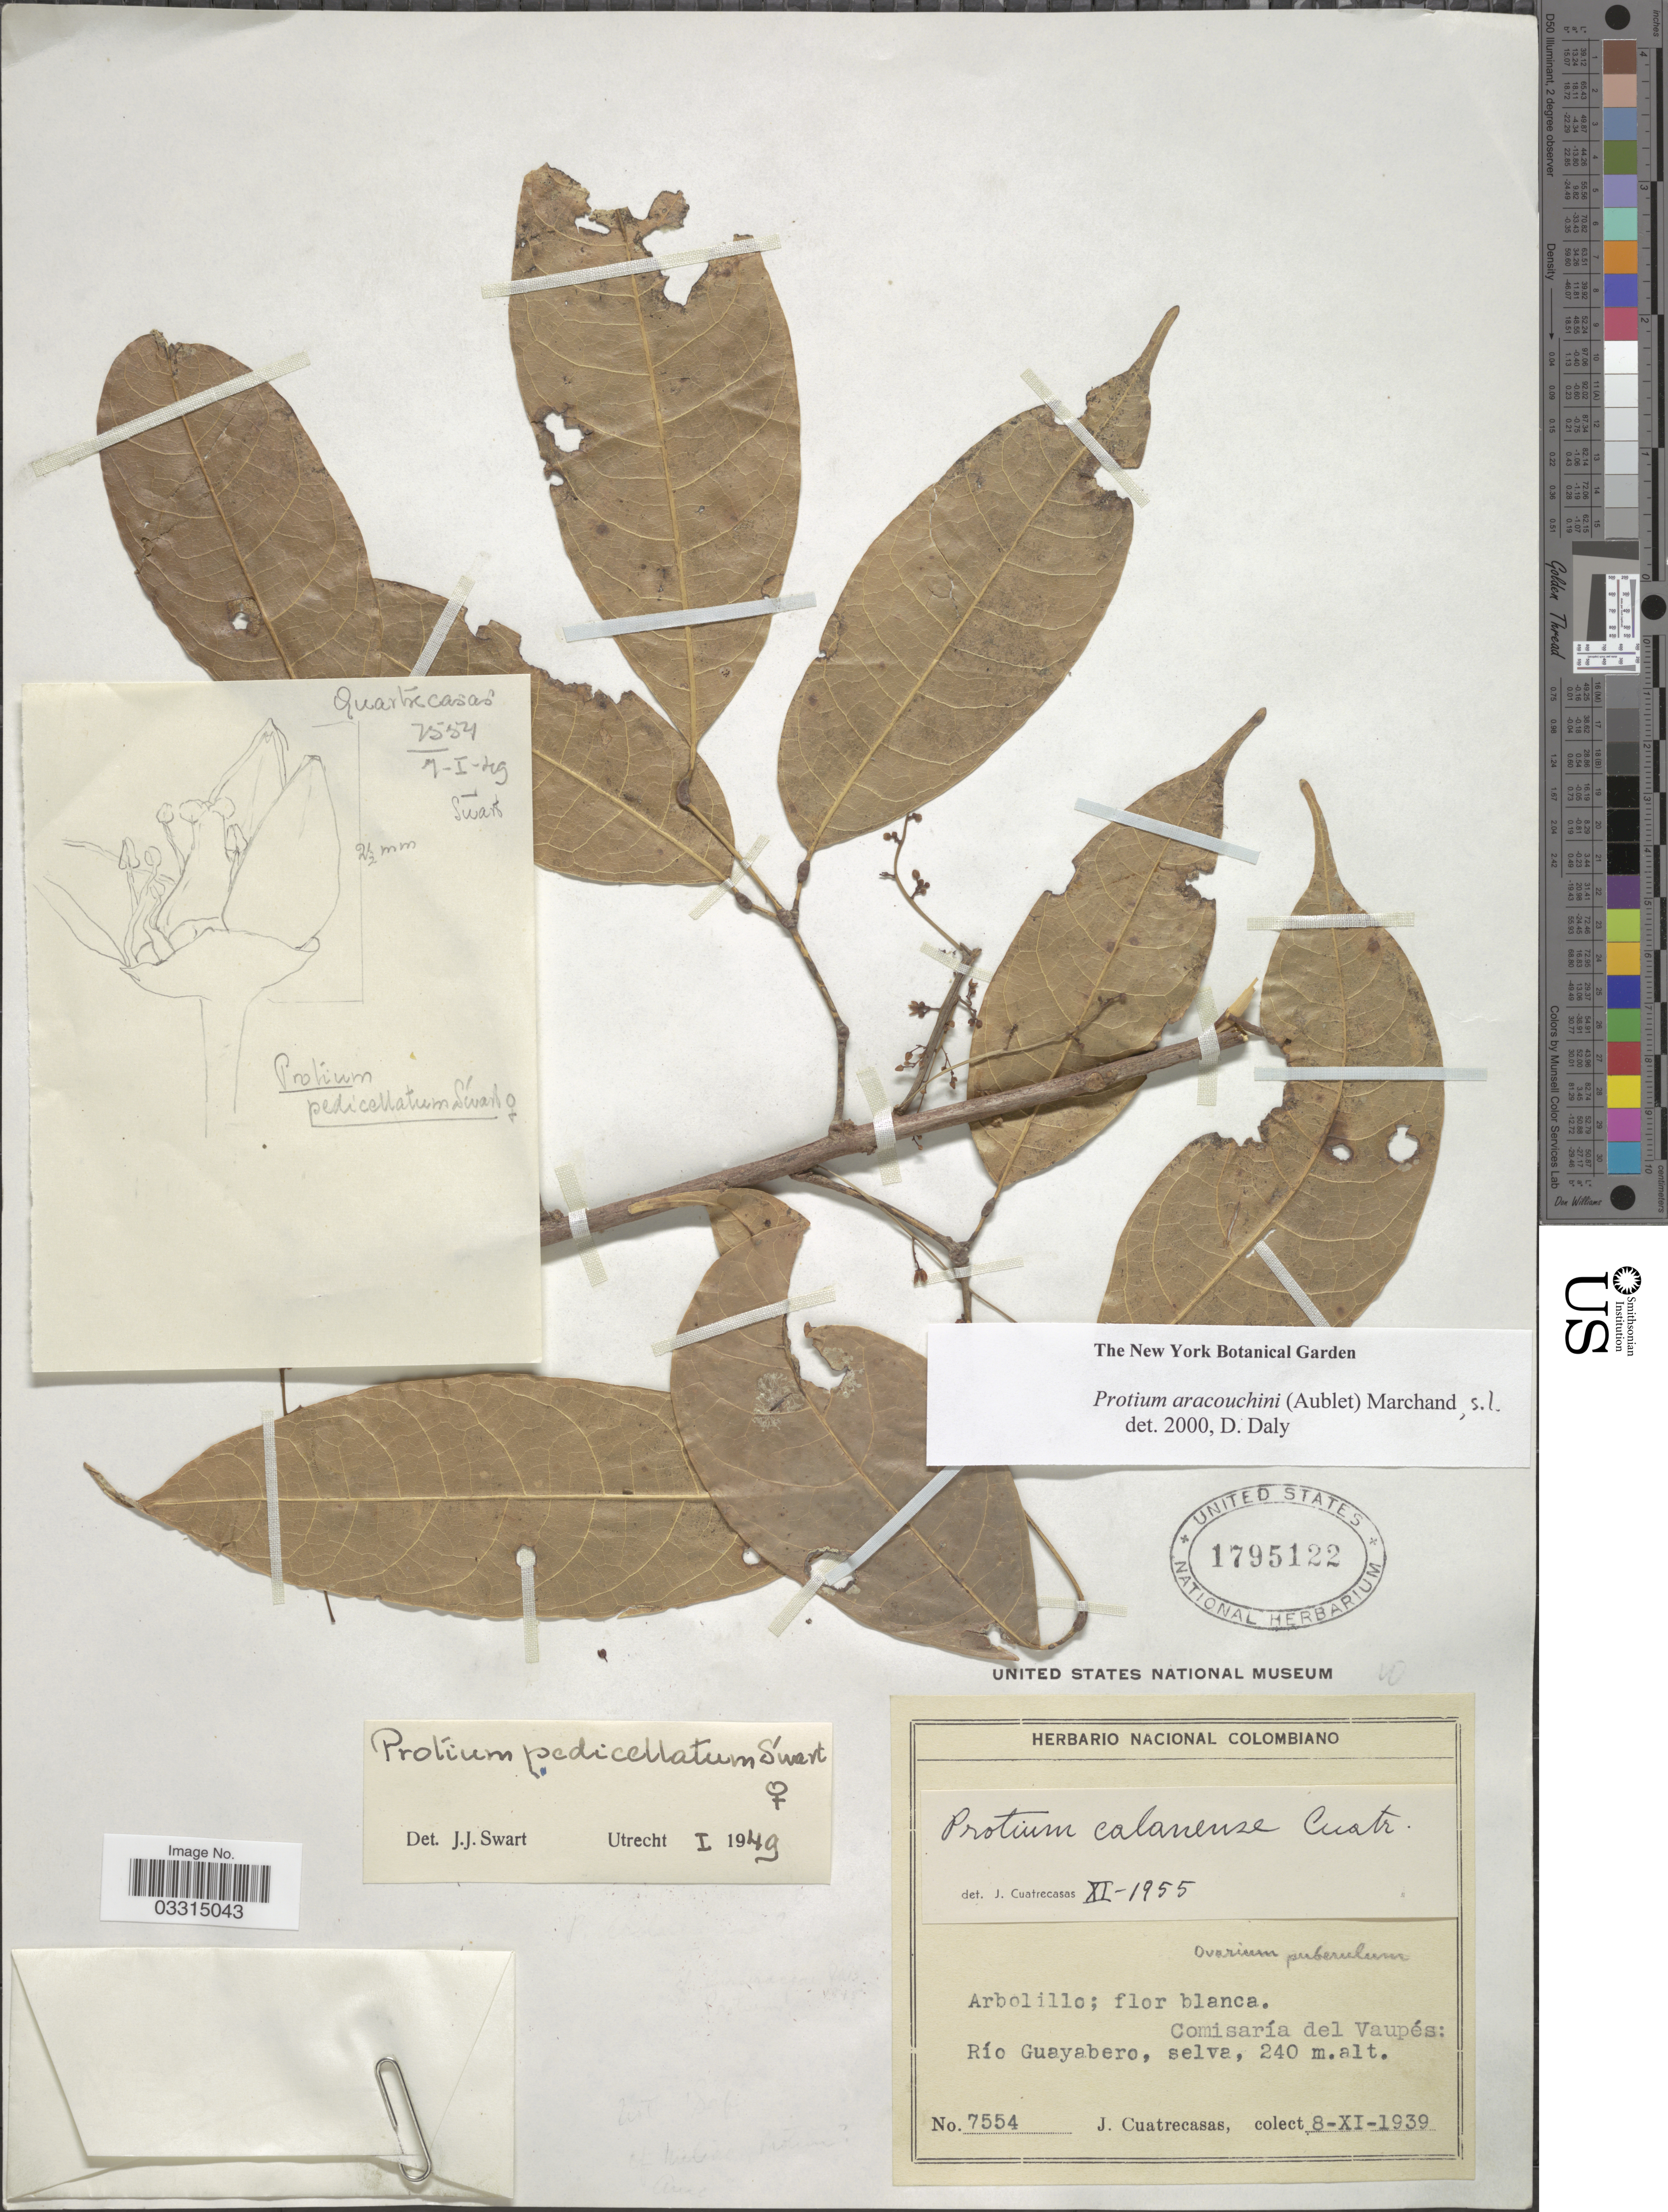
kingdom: Plantae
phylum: Tracheophyta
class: Magnoliopsida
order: Sapindales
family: Burseraceae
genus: Protium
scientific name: Protium aracouchini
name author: (Aubl.) Marchand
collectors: J. Cuatrecasas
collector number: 7554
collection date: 1939-11-08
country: Colombia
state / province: Vaupés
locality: Comisaría del Vaupés: Río Guayabero, selva.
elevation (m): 240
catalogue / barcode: US 1795122